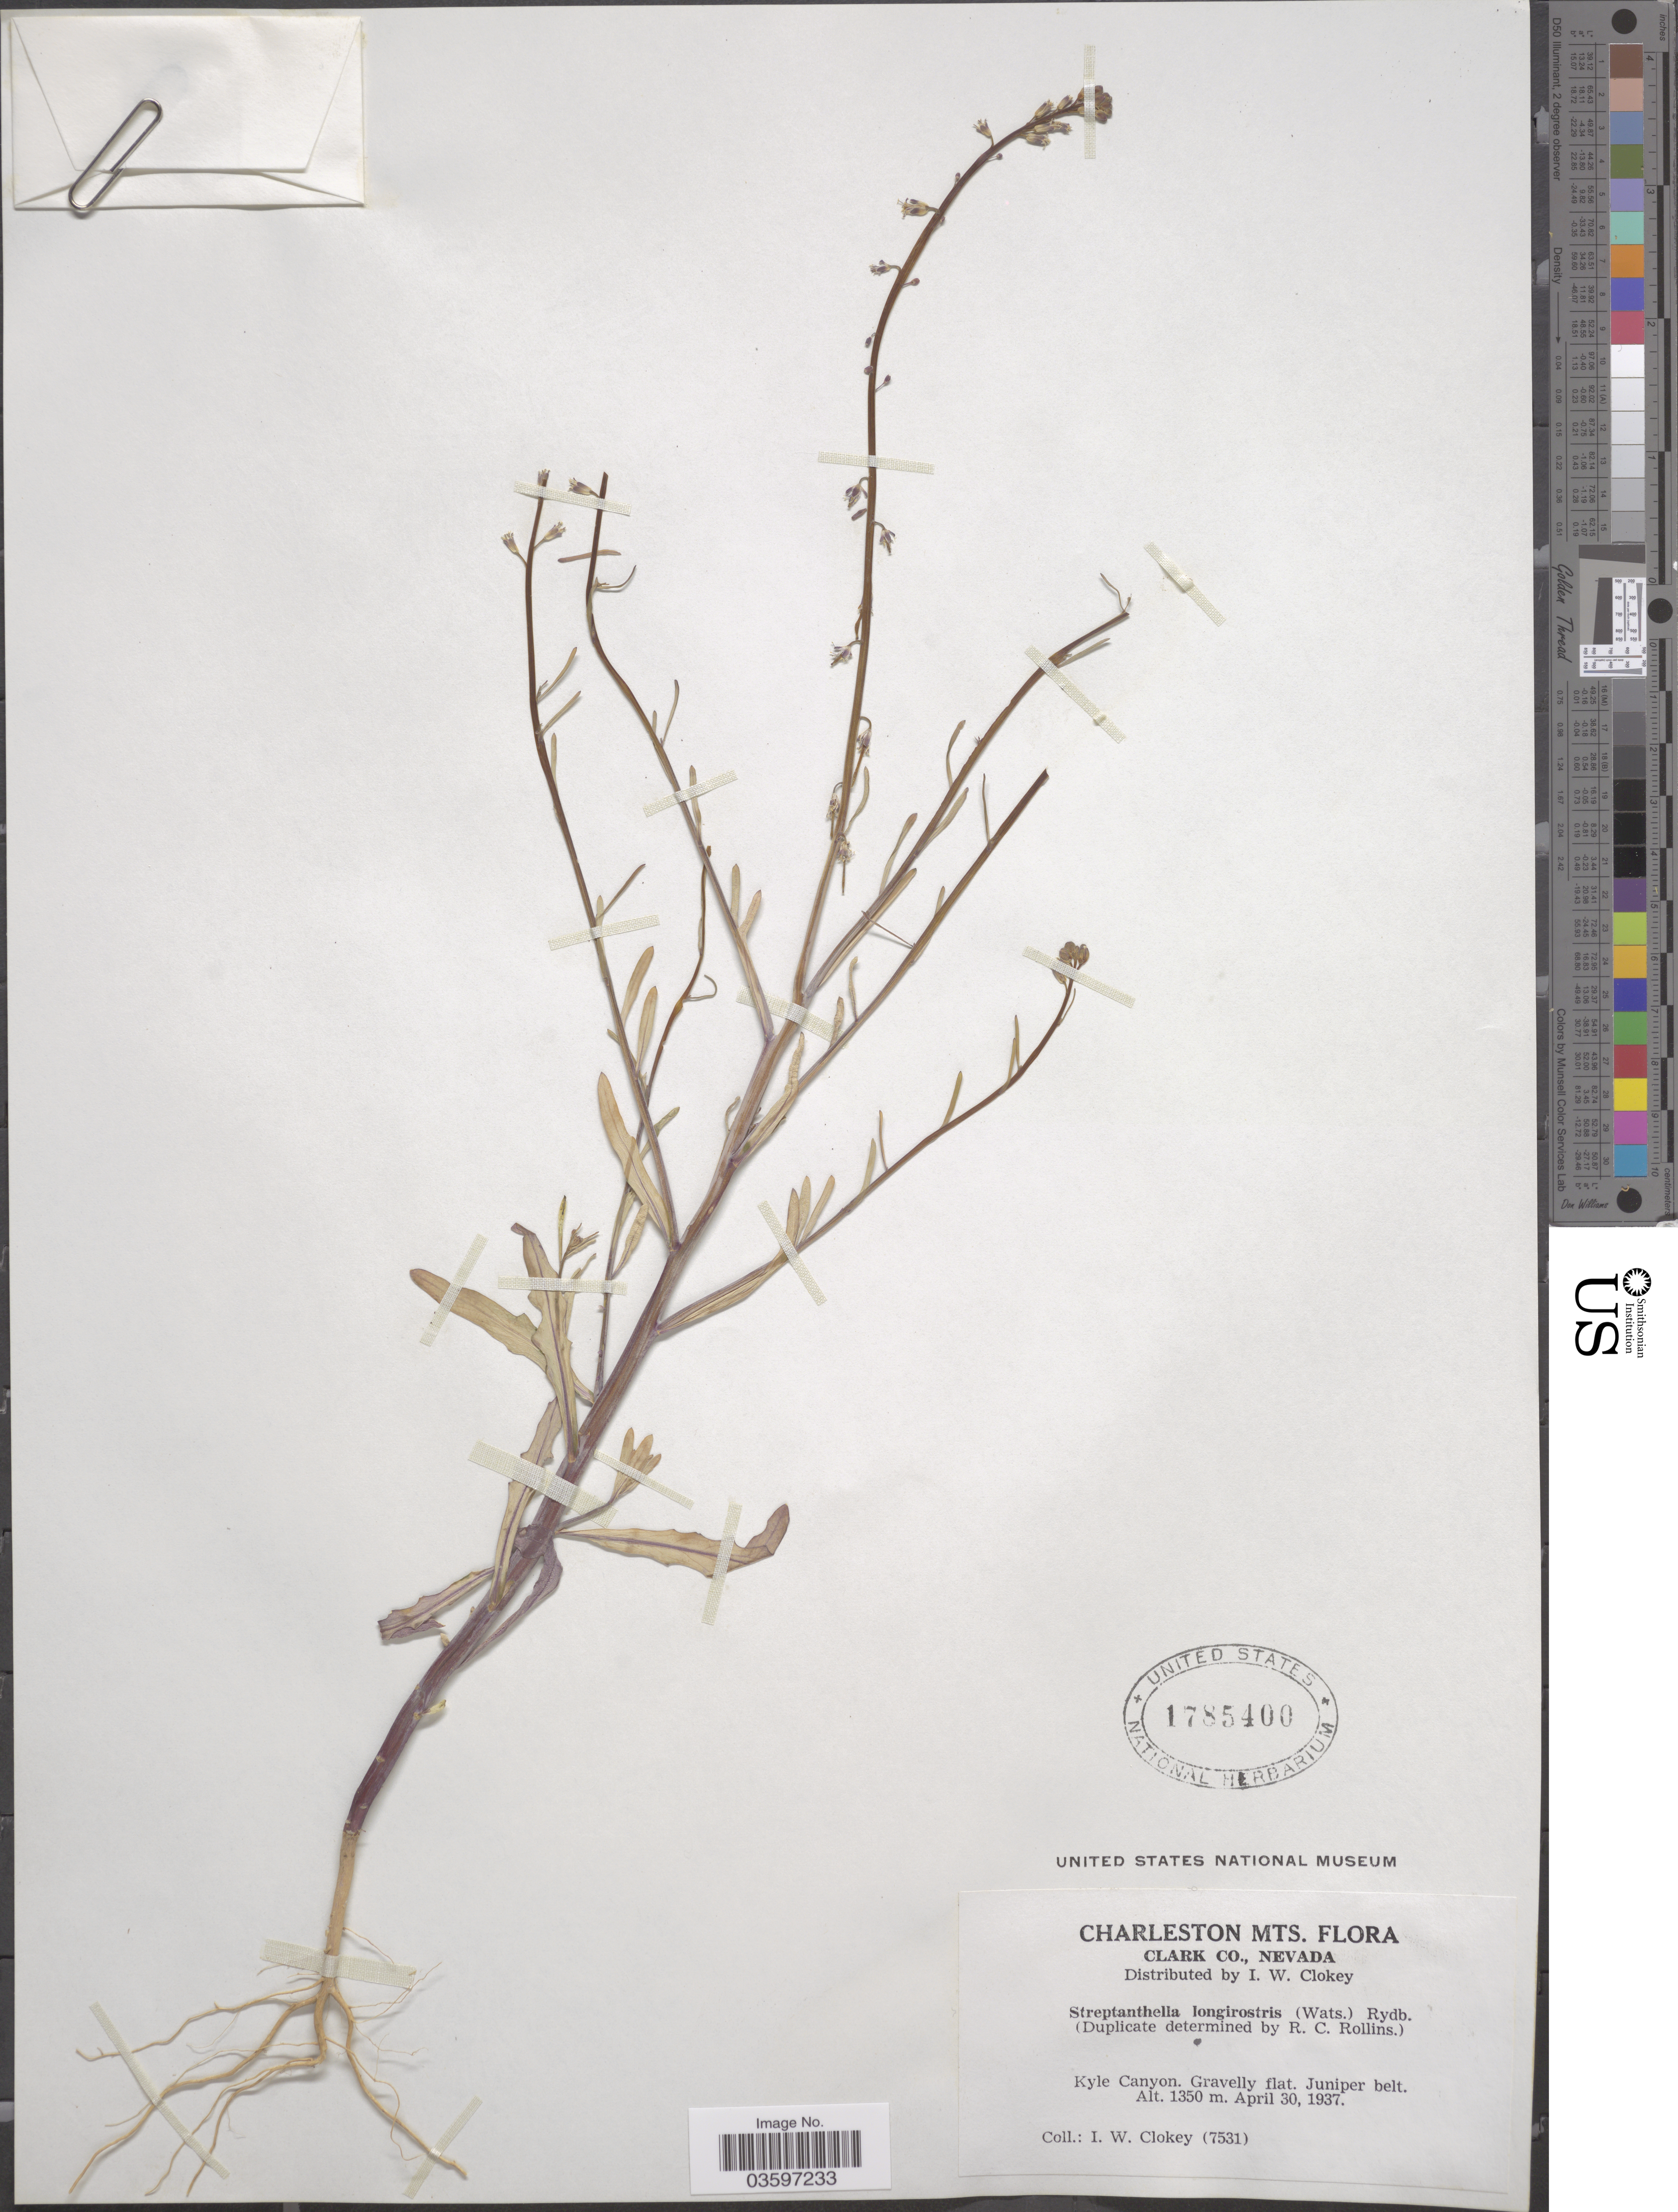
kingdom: Plantae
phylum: Tracheophyta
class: Magnoliopsida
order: Brassicales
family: Brassicaceae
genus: Streptanthella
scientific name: Streptanthella longirostris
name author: (S. Watson) Rydb.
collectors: I. W. Clokey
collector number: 7531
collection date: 1937-04-30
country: United States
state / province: Nevada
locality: Charleston Mts. Clark Co. Kyle Canyon. Juniper belt.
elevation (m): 1350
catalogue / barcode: US 1785400